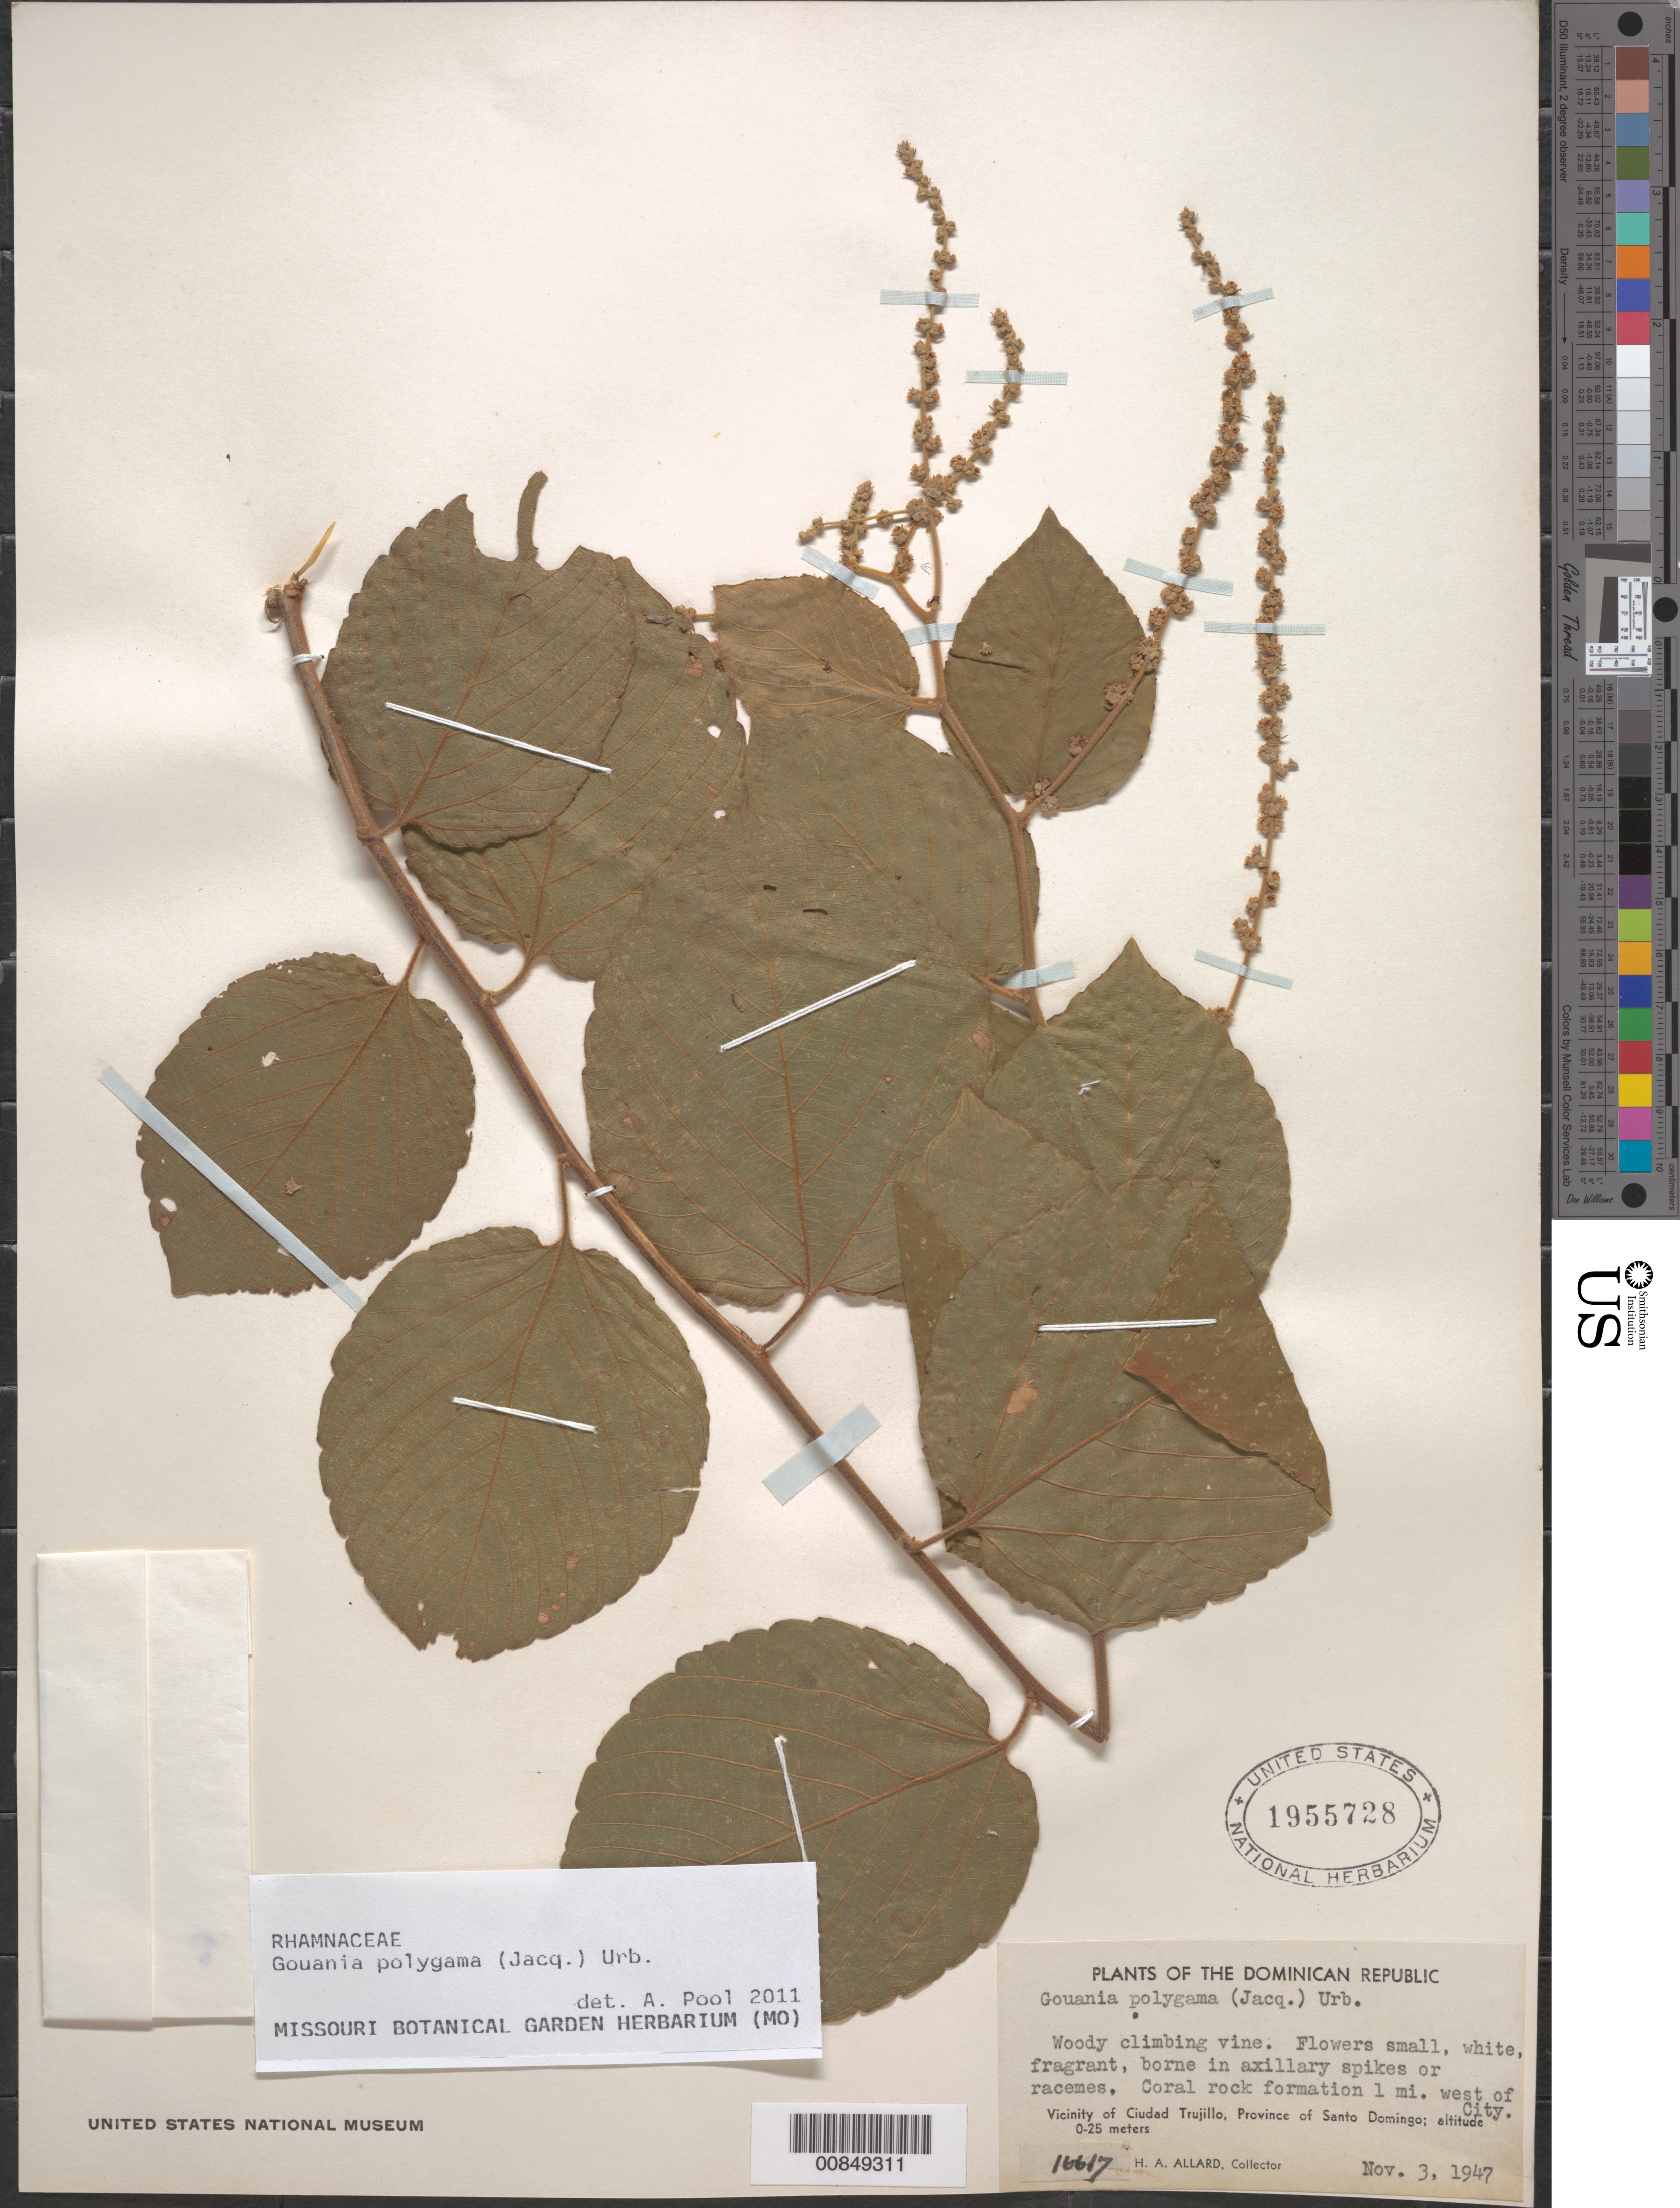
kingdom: Plantae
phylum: Tracheophyta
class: Magnoliopsida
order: Rosales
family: Rhamnaceae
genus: Gouania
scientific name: Gouania polygama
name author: (Jacq.) Urb.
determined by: Pool, A., (MO), Missouri Botanical Garden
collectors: H. A. Allard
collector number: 16617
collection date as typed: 03 Nov 1947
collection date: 1947-11-03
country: Dominican Republic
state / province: Distrito Nacional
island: Hispaniola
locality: Vicinity of Santo Domingo City, 1 mile W of city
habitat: Coral rock formation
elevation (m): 0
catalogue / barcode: US 1955728